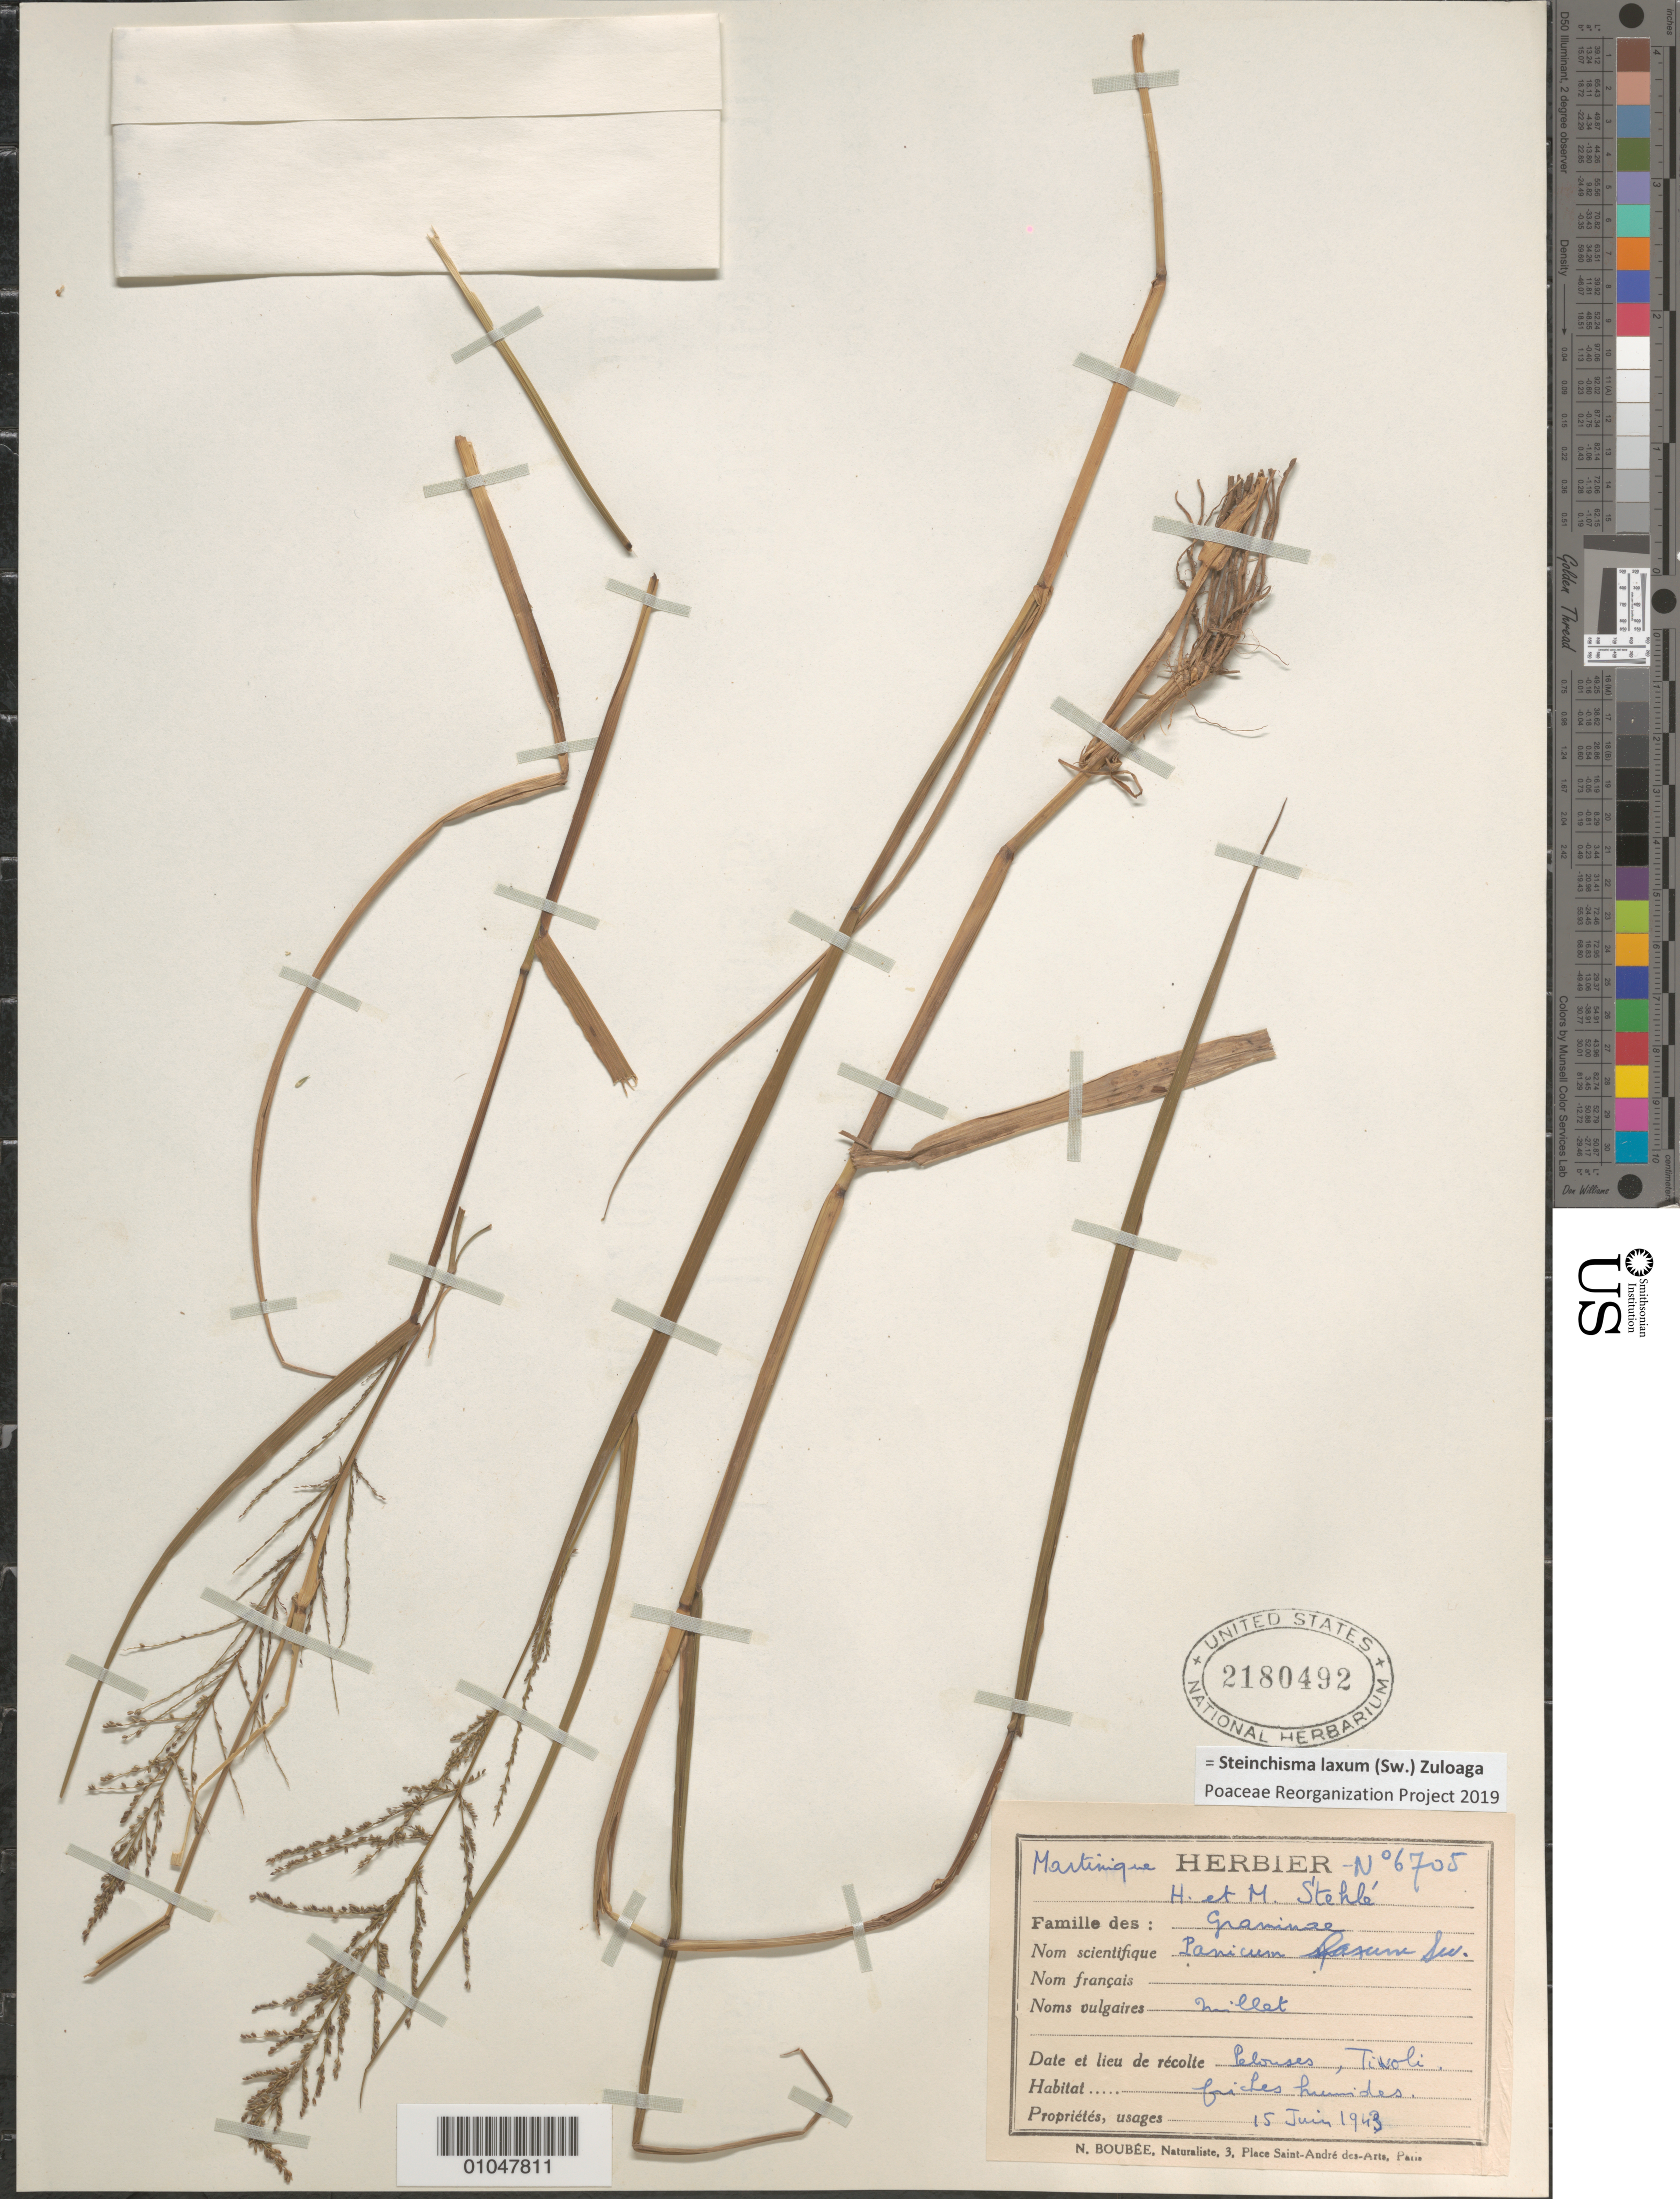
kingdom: Plantae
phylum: Tracheophyta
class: Liliopsida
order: Poales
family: Poaceae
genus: Panicum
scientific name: Panicum laxum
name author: Sw.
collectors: H. Stehlé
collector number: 6705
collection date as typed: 15 Jun 1943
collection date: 1943-06-15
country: Martinique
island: Martinique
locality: Pelouses, Tivoli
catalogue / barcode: US 2180492